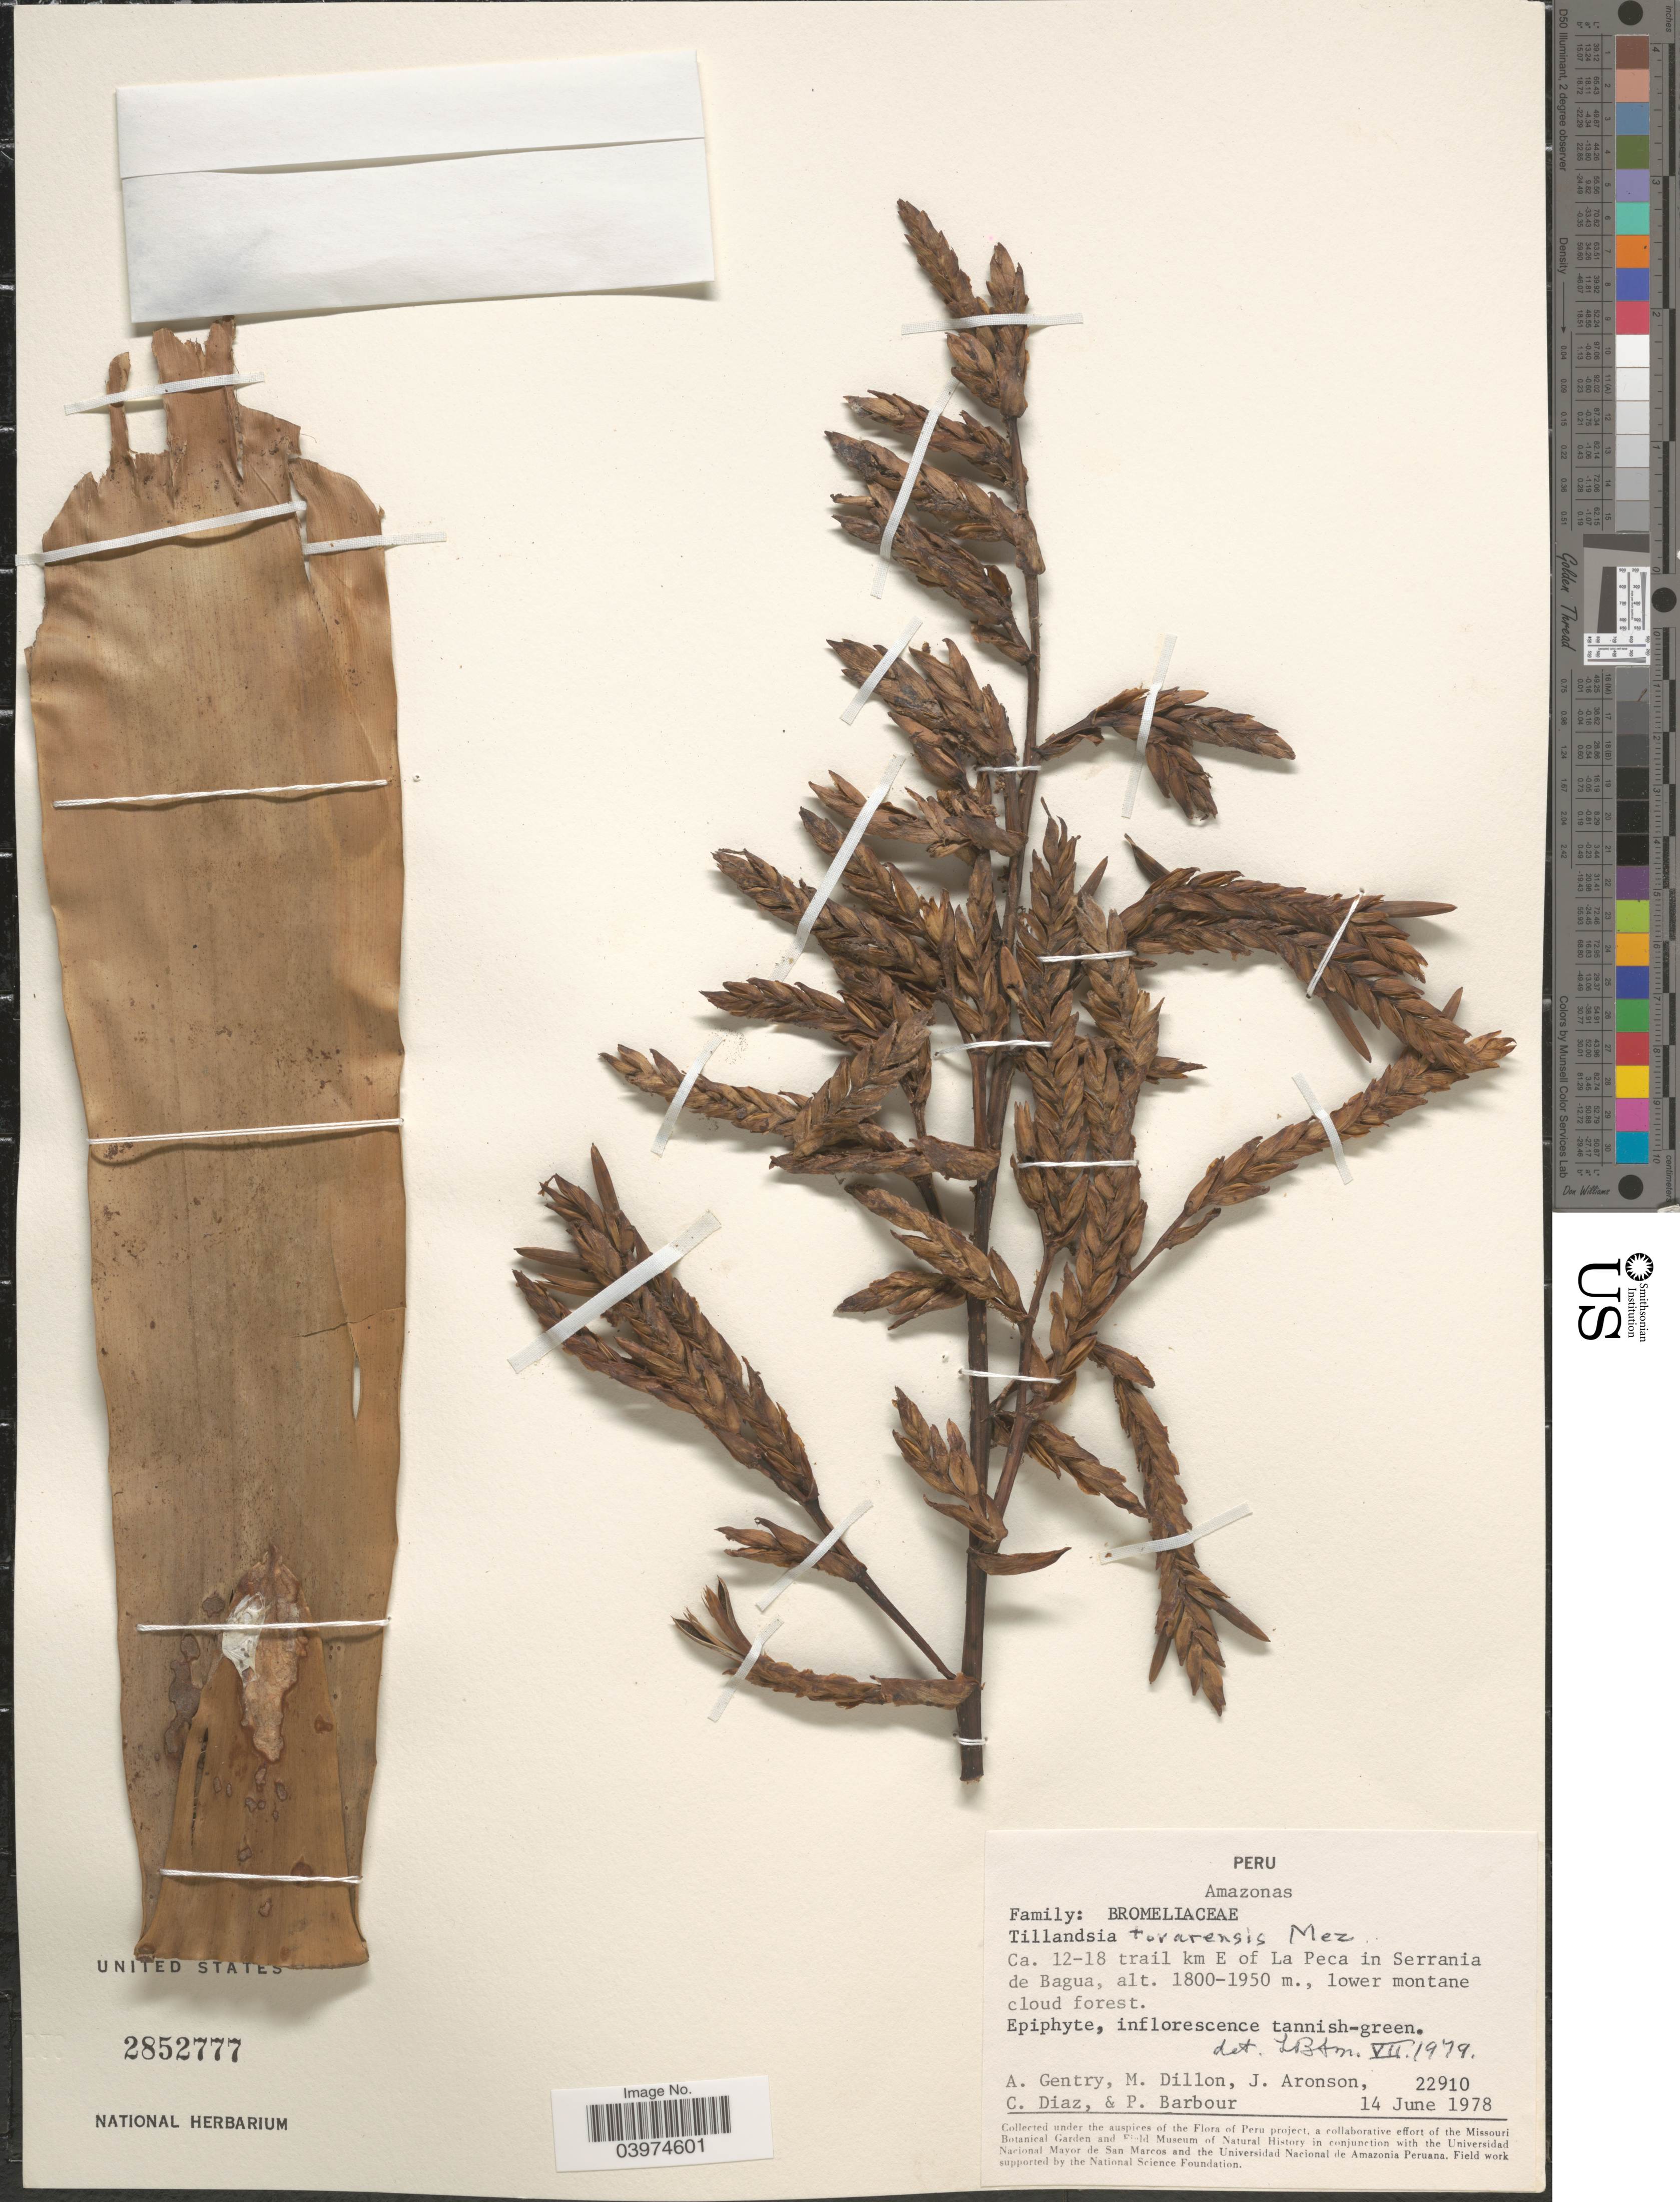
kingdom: Plantae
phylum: Tracheophyta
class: Liliopsida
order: Poales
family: Bromeliaceae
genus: Tillandsia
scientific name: Tillandsia tovarensis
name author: Mez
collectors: A. H. Gentry, M. O. Dillon, J. Aronson, C. Díaz & P. Barbour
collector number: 22910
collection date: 1978-06-14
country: Peru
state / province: Amazonas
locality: Ca. 12-18 trail km E of La Peca in Serrania de Bagua.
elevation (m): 1800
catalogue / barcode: US 2852777